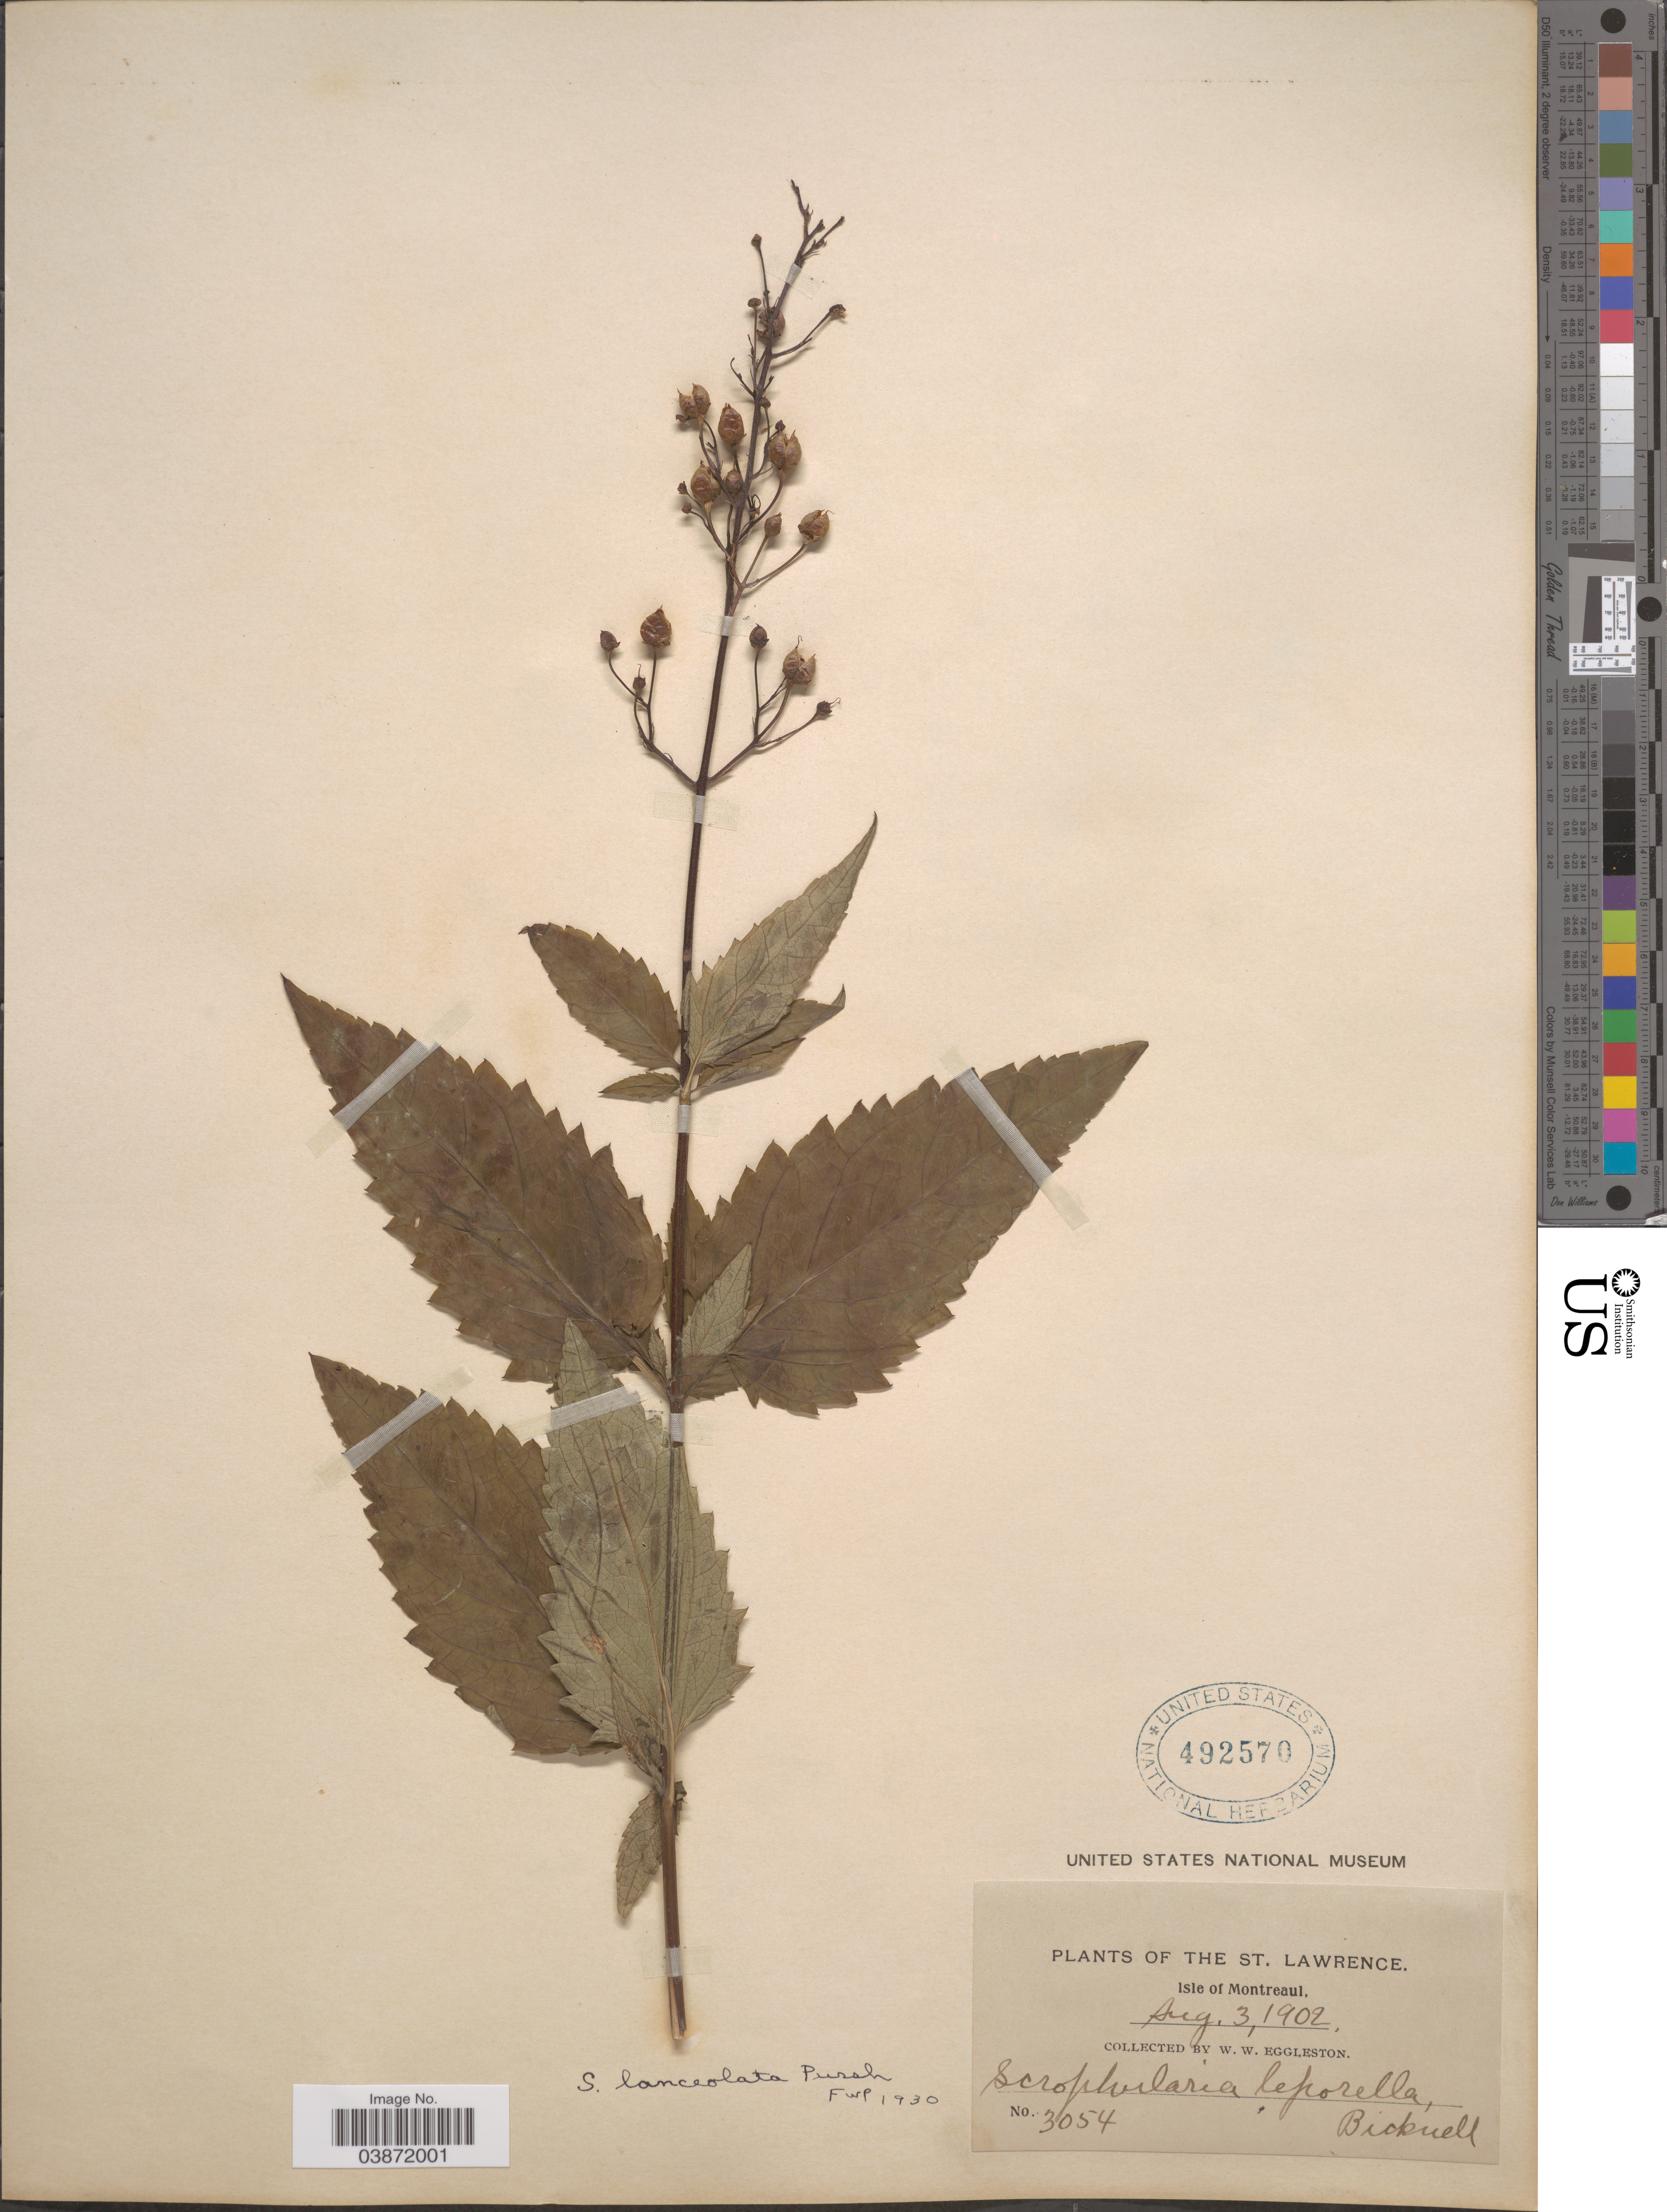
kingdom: Plantae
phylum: Tracheophyta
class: Magnoliopsida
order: Lamiales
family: Scrophulariaceae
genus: Scrophularia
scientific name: Scrophularia lanceolata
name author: Pursh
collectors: W. W. Eggleston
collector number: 3054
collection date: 1902-08-03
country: Canada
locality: The St. Lawrence. Isle of Montreaul.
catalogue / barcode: US 492570